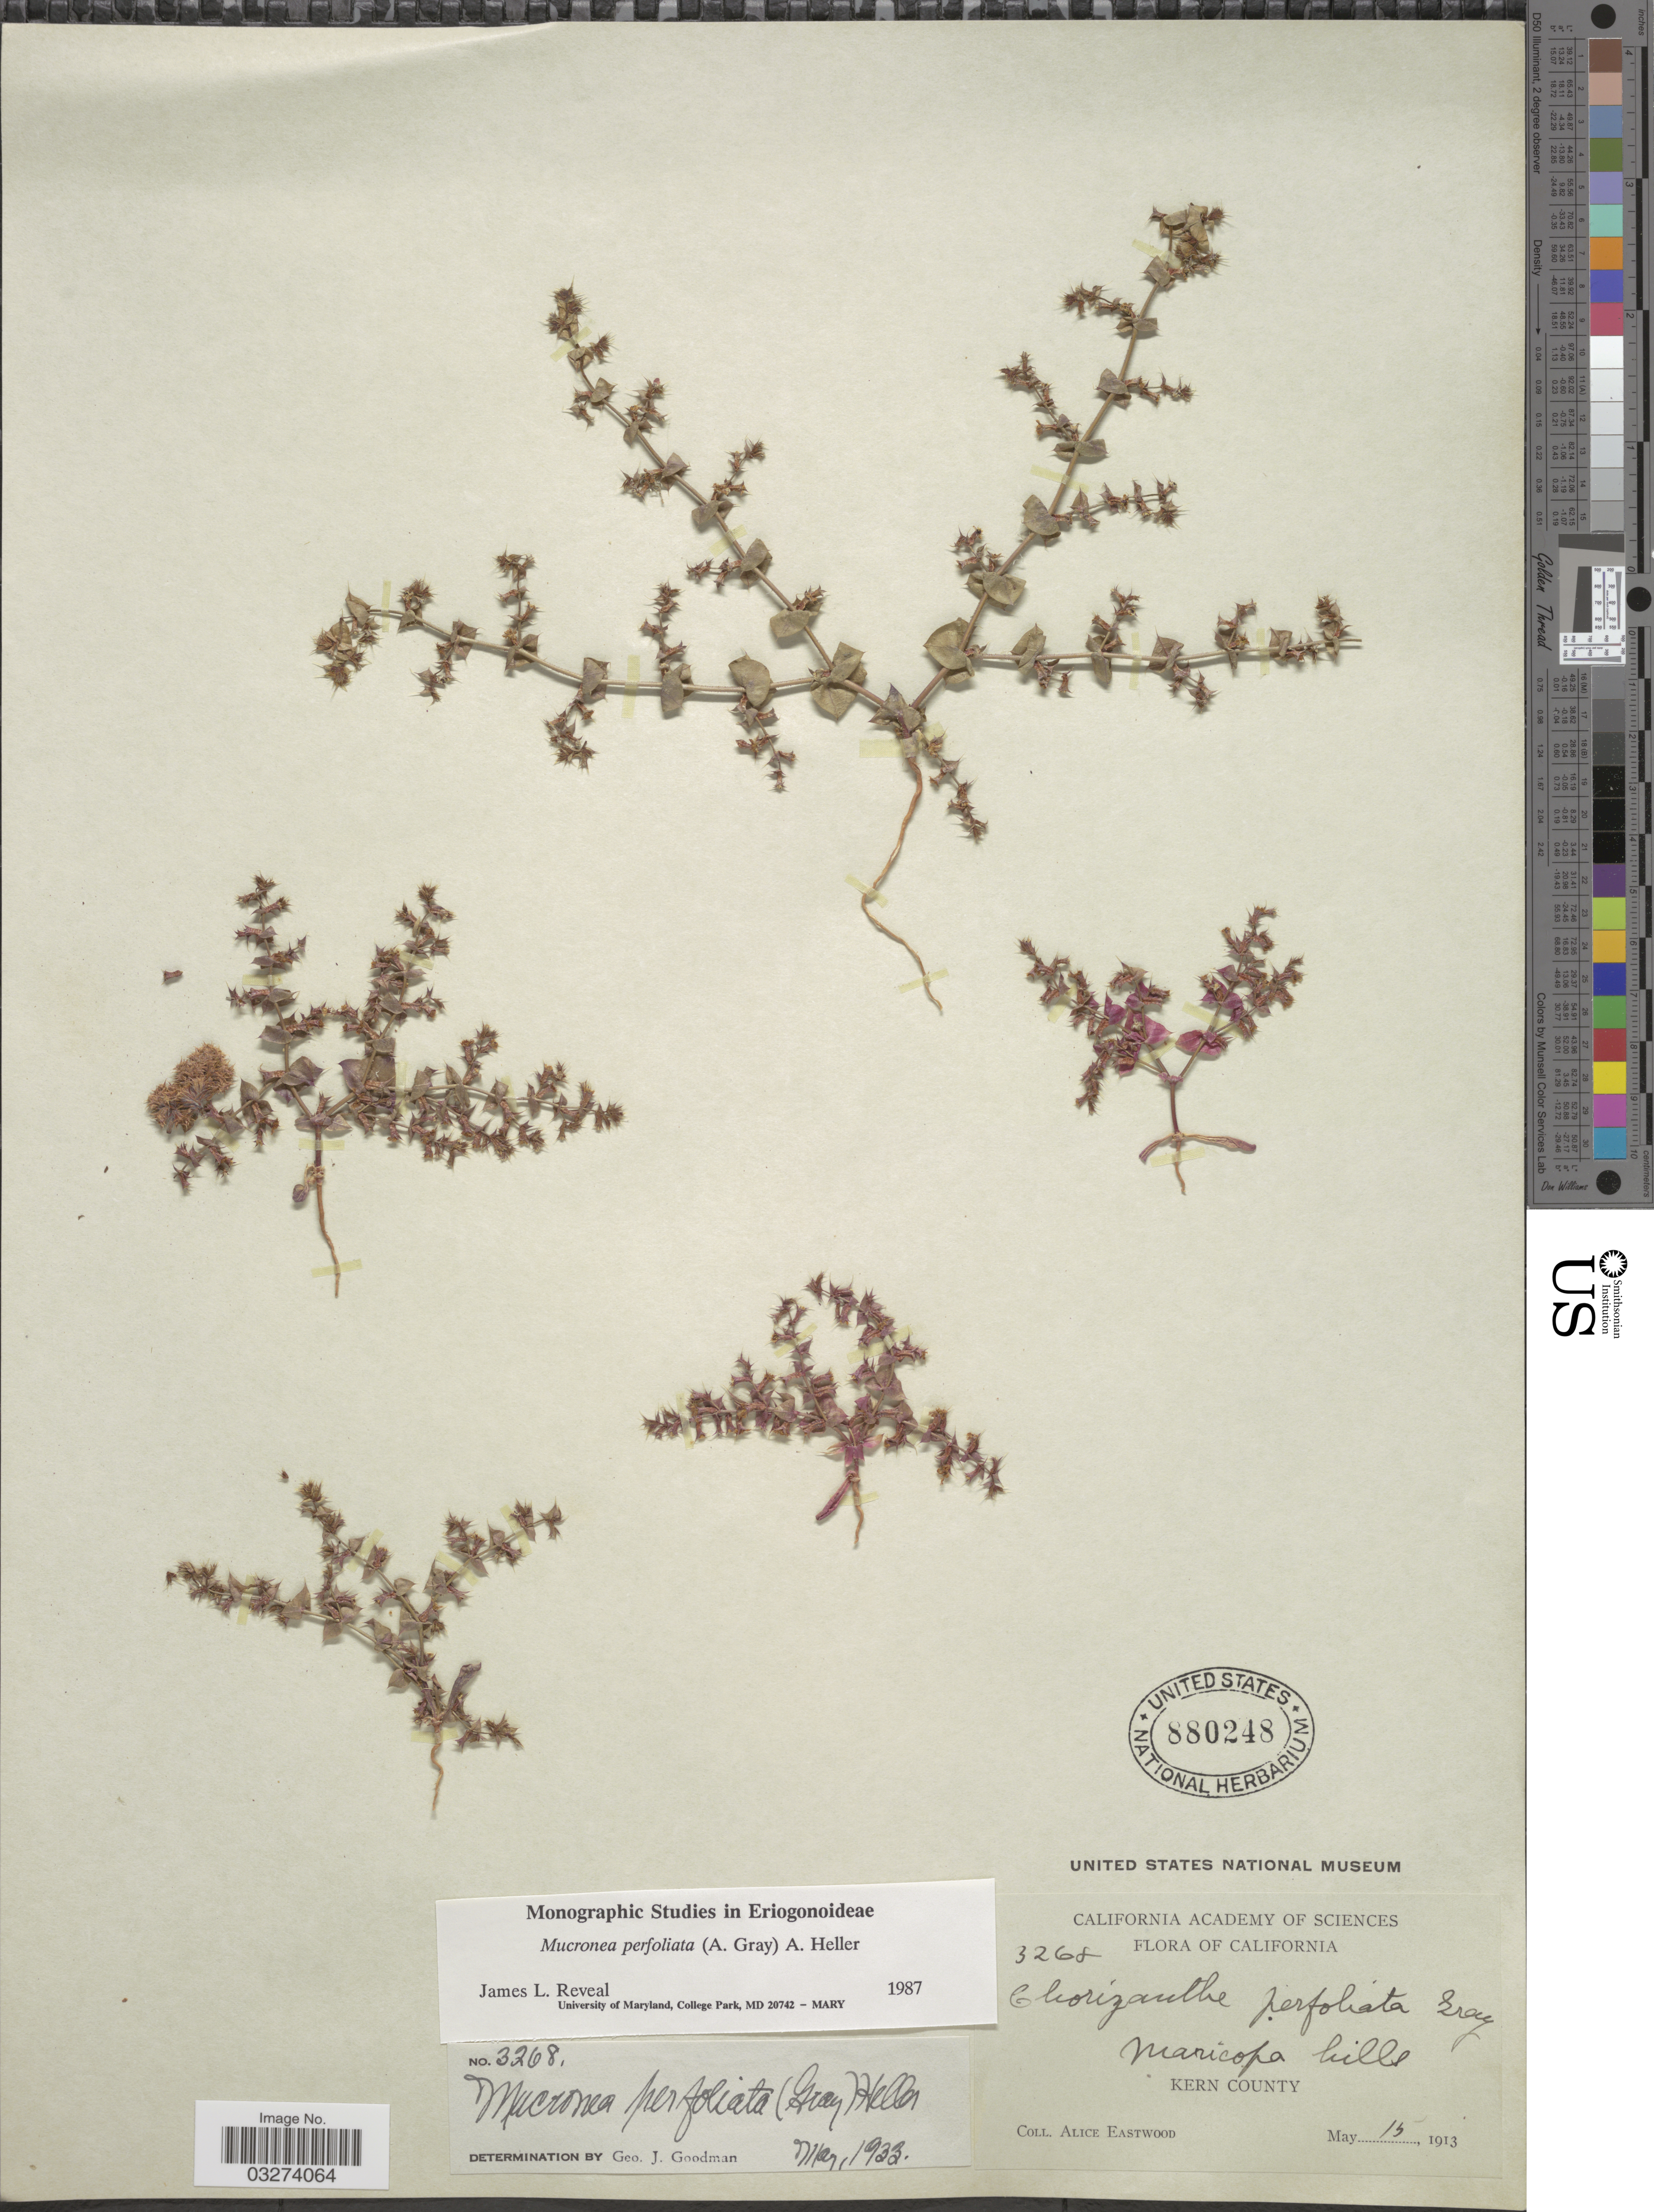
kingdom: Plantae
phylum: Tracheophyta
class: Magnoliopsida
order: Caryophyllales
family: Polygonaceae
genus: Mucronea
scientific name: Mucronea perfoliata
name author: (A. Gray) A. Heller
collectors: A. Eastwood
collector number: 3268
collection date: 1913-05-15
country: United States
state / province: California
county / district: Kern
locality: Maricopa hills. Kern County.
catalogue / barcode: US 880248